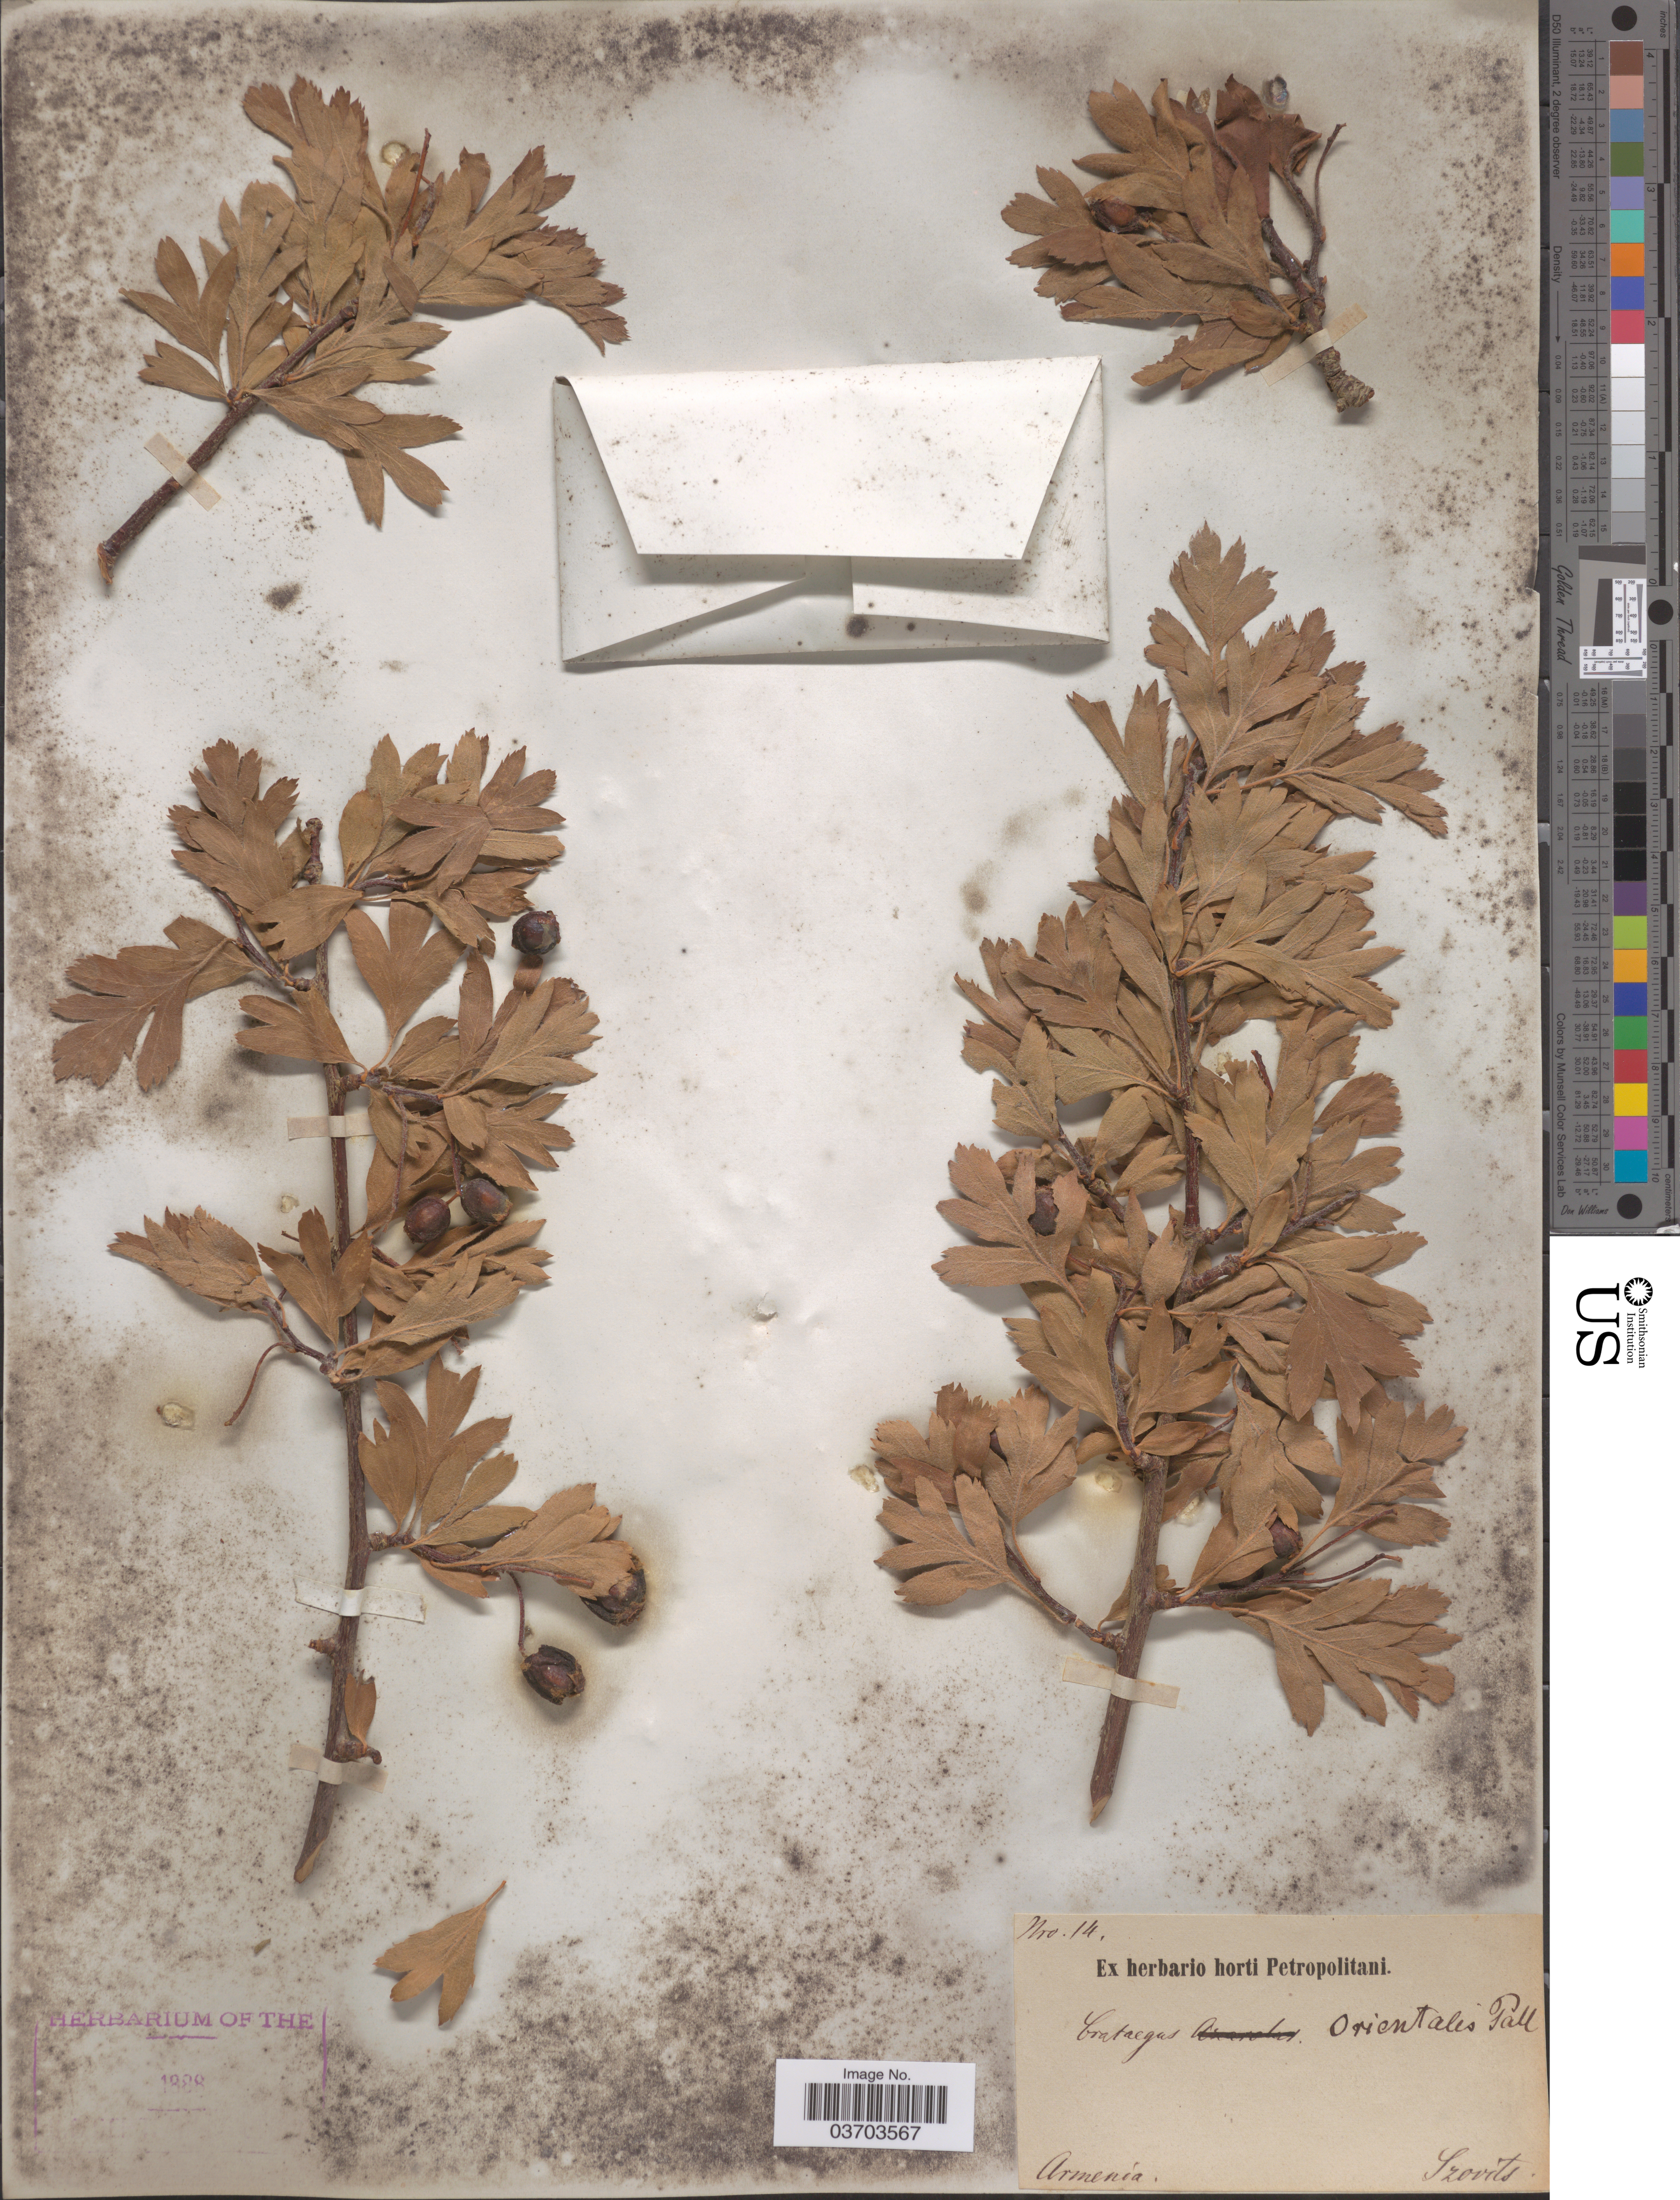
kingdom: Plantae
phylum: Tracheophyta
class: Magnoliopsida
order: Rosales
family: Rosaceae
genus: Crataegus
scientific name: Crataegus orientalis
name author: M. Bieb.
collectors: Szovits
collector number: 14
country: Armenia